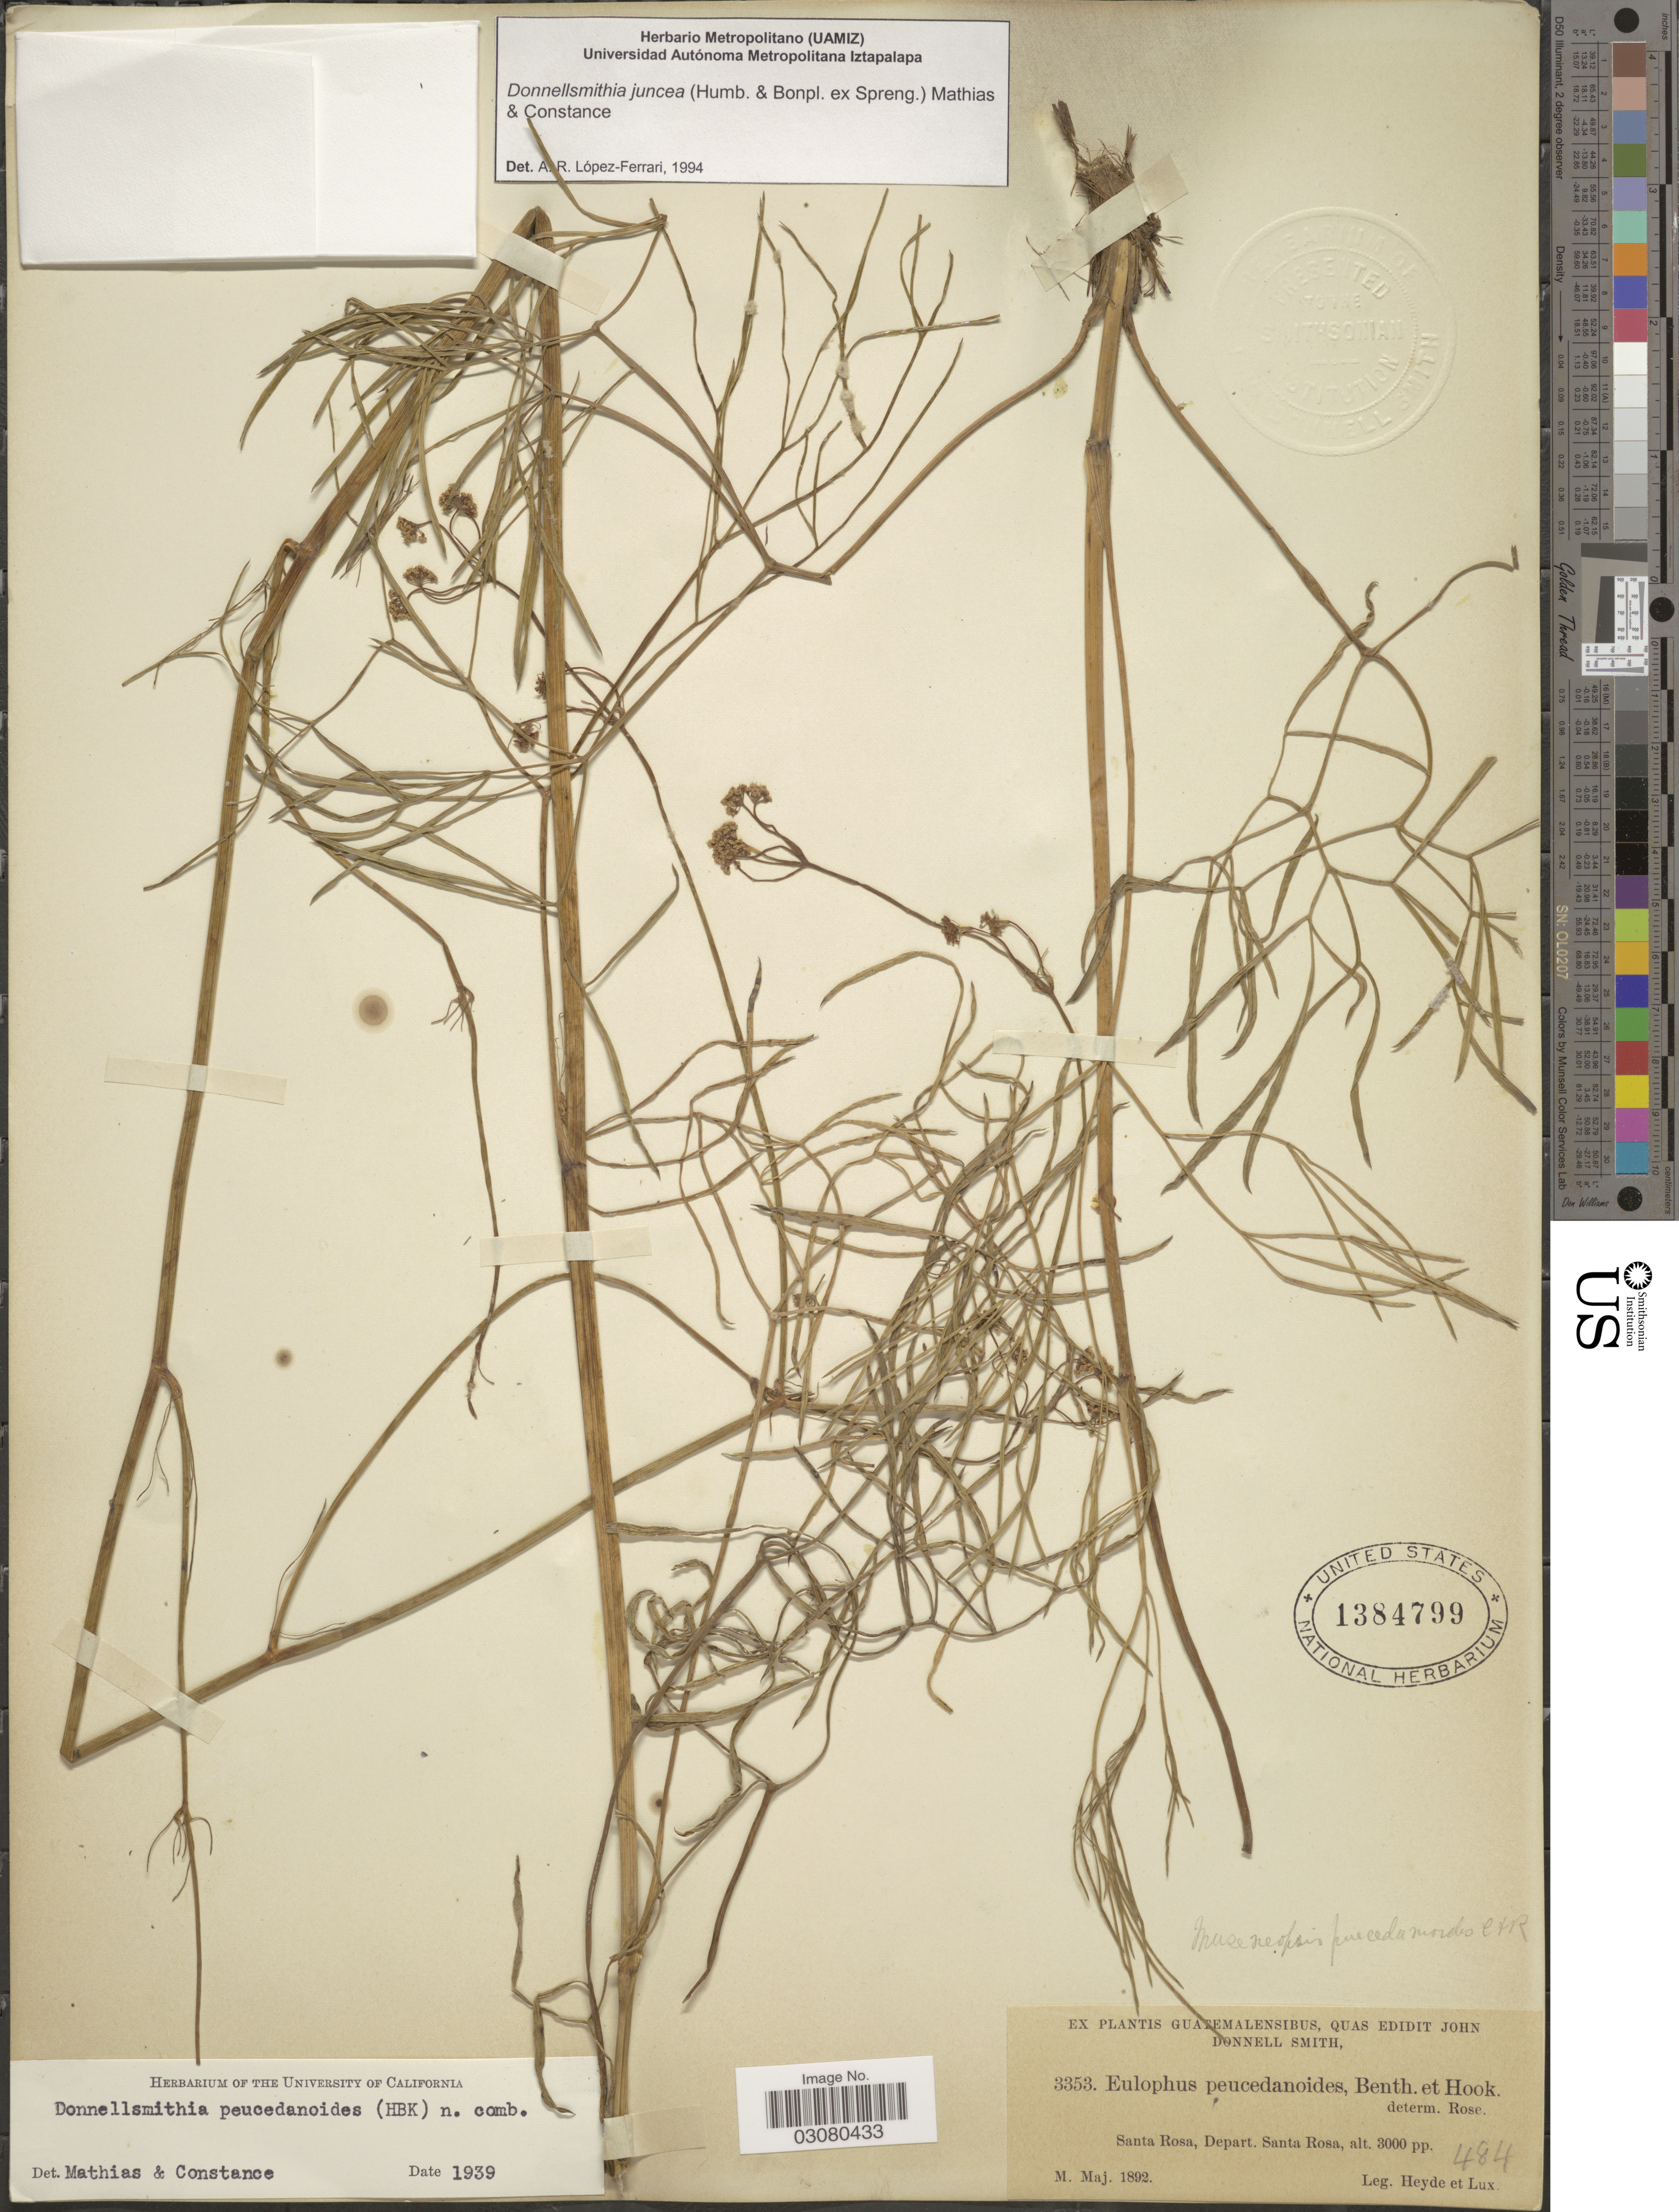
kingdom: Plantae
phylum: Tracheophyta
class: Magnoliopsida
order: Apiales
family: Apiaceae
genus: Donnellsmithia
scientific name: Donnellsmithia juncea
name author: (Humb. & Bonpl. ex Spreng.) Mathias & Constance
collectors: Heyde & Lux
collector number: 3353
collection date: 1892-05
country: Guatemala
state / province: Santa Rosa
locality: Santa Rosa, Depart. Santa Rosa.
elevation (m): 914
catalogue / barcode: US 1384799